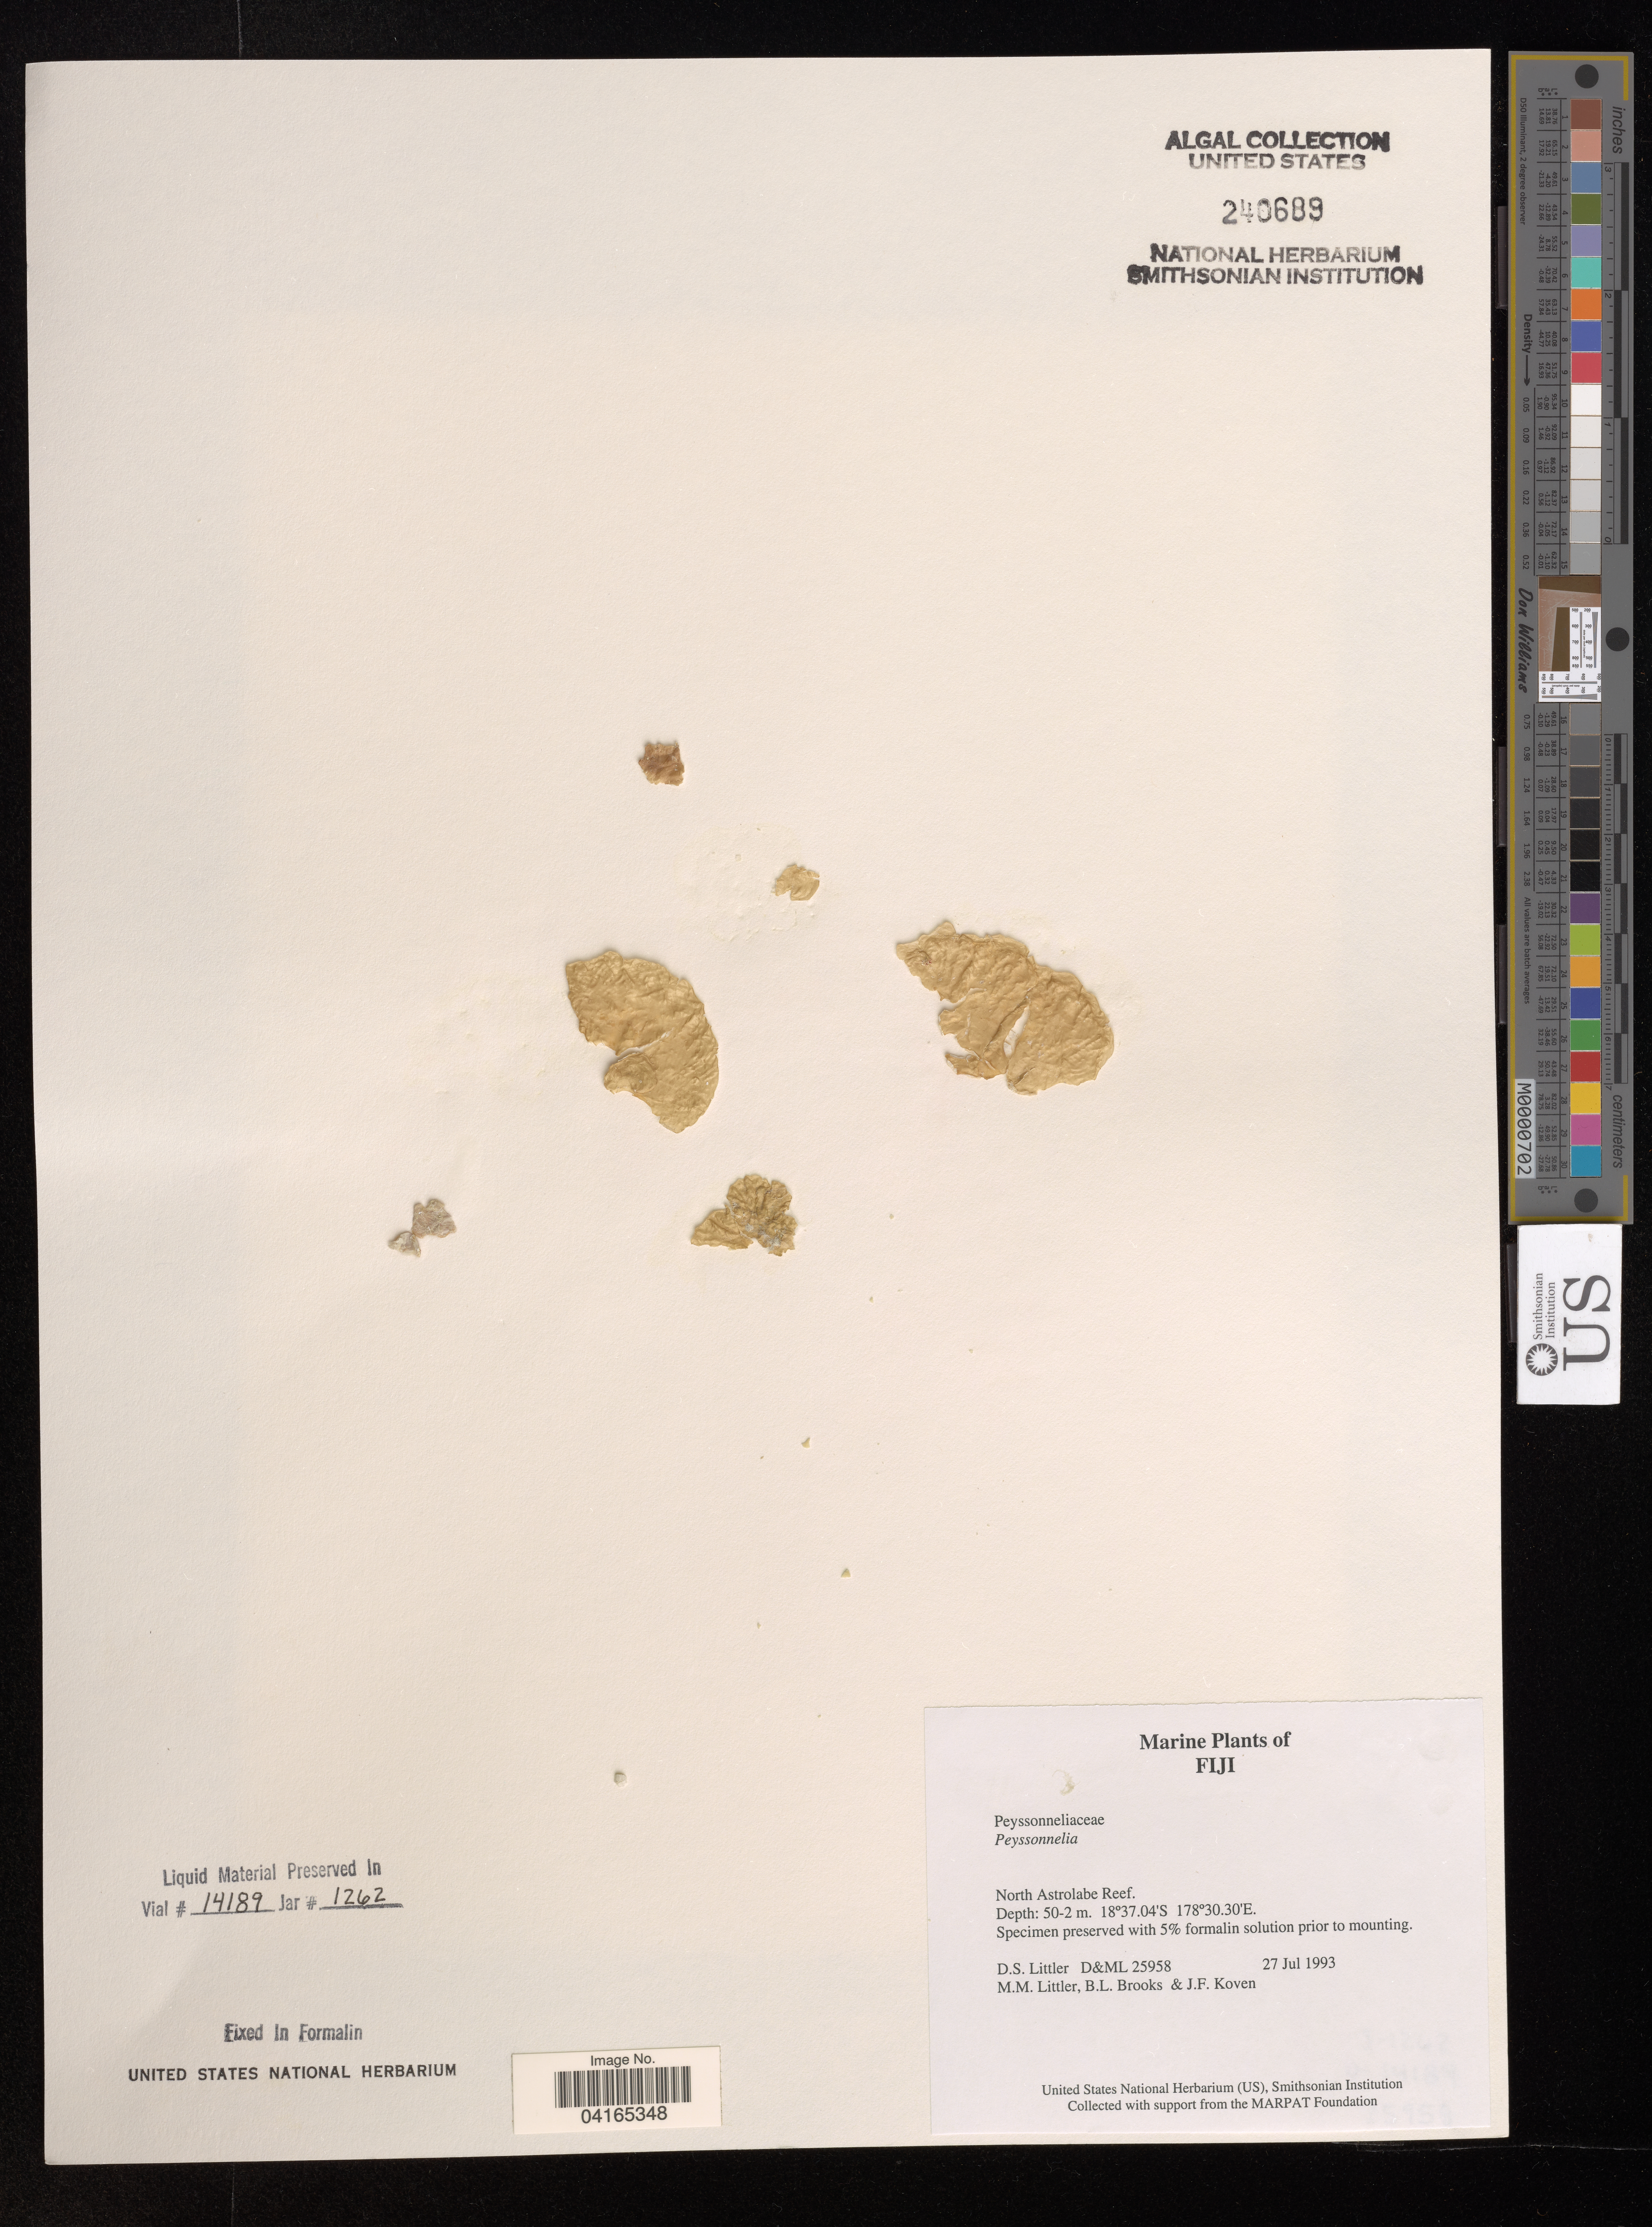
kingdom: Plantae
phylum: Rhodophyta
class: Florideophyceae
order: Peyssonneliales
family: Peyssonneliaceae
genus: Peyssonnelia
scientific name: Peyssonnelia sp.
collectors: D. S. Littler, M. M. Littler, B. Brooks & J. Koven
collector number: D&ML 25958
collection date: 1993-07-27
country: Fiji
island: North Astrolabe Reef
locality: North Astrolabe Reef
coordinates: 18 34.04 S, 178 30.30 E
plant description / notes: Specimen preserved with 5% formalin solution prior to mounting.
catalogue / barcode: US 240689